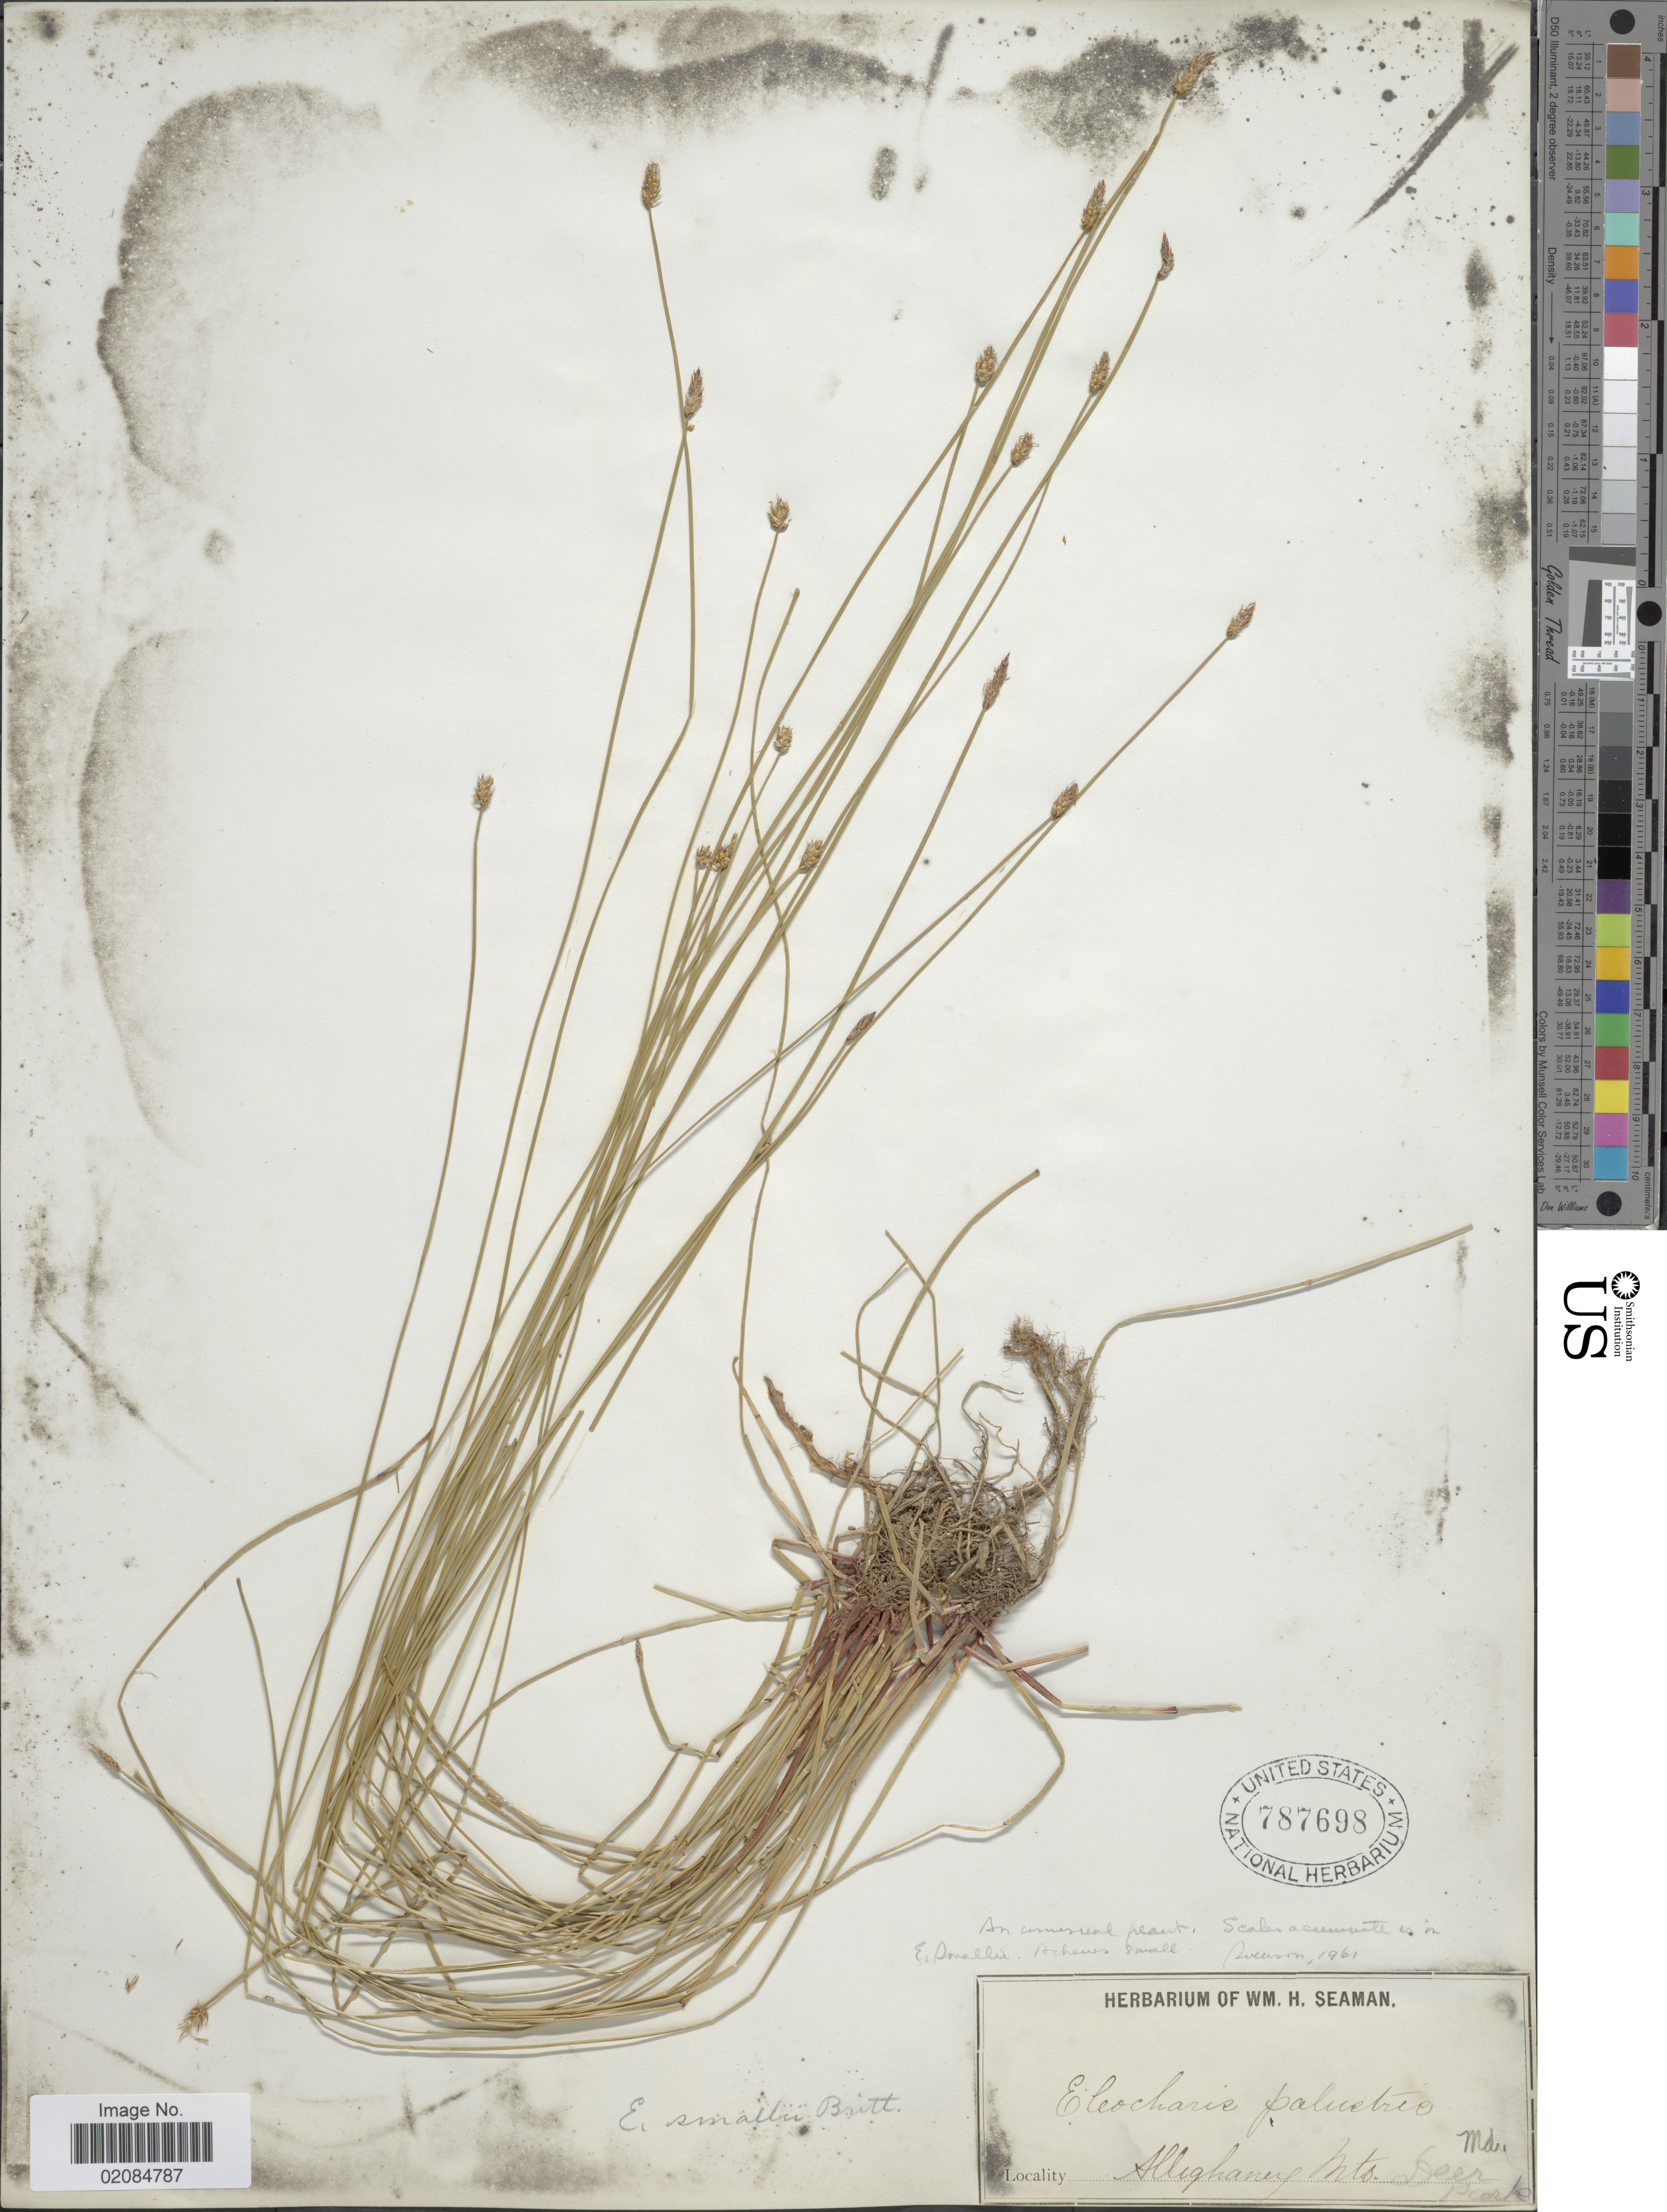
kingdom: Plantae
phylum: Tracheophyta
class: Liliopsida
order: Poales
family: Cyperaceae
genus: Eleocharis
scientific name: Eleocharis palustris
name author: (L.) Roem. & Schult.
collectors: ex herb. Seaman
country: United States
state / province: Maryland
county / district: Allegany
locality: Alleghaney Mts. Deer Park. Md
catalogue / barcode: US 787698